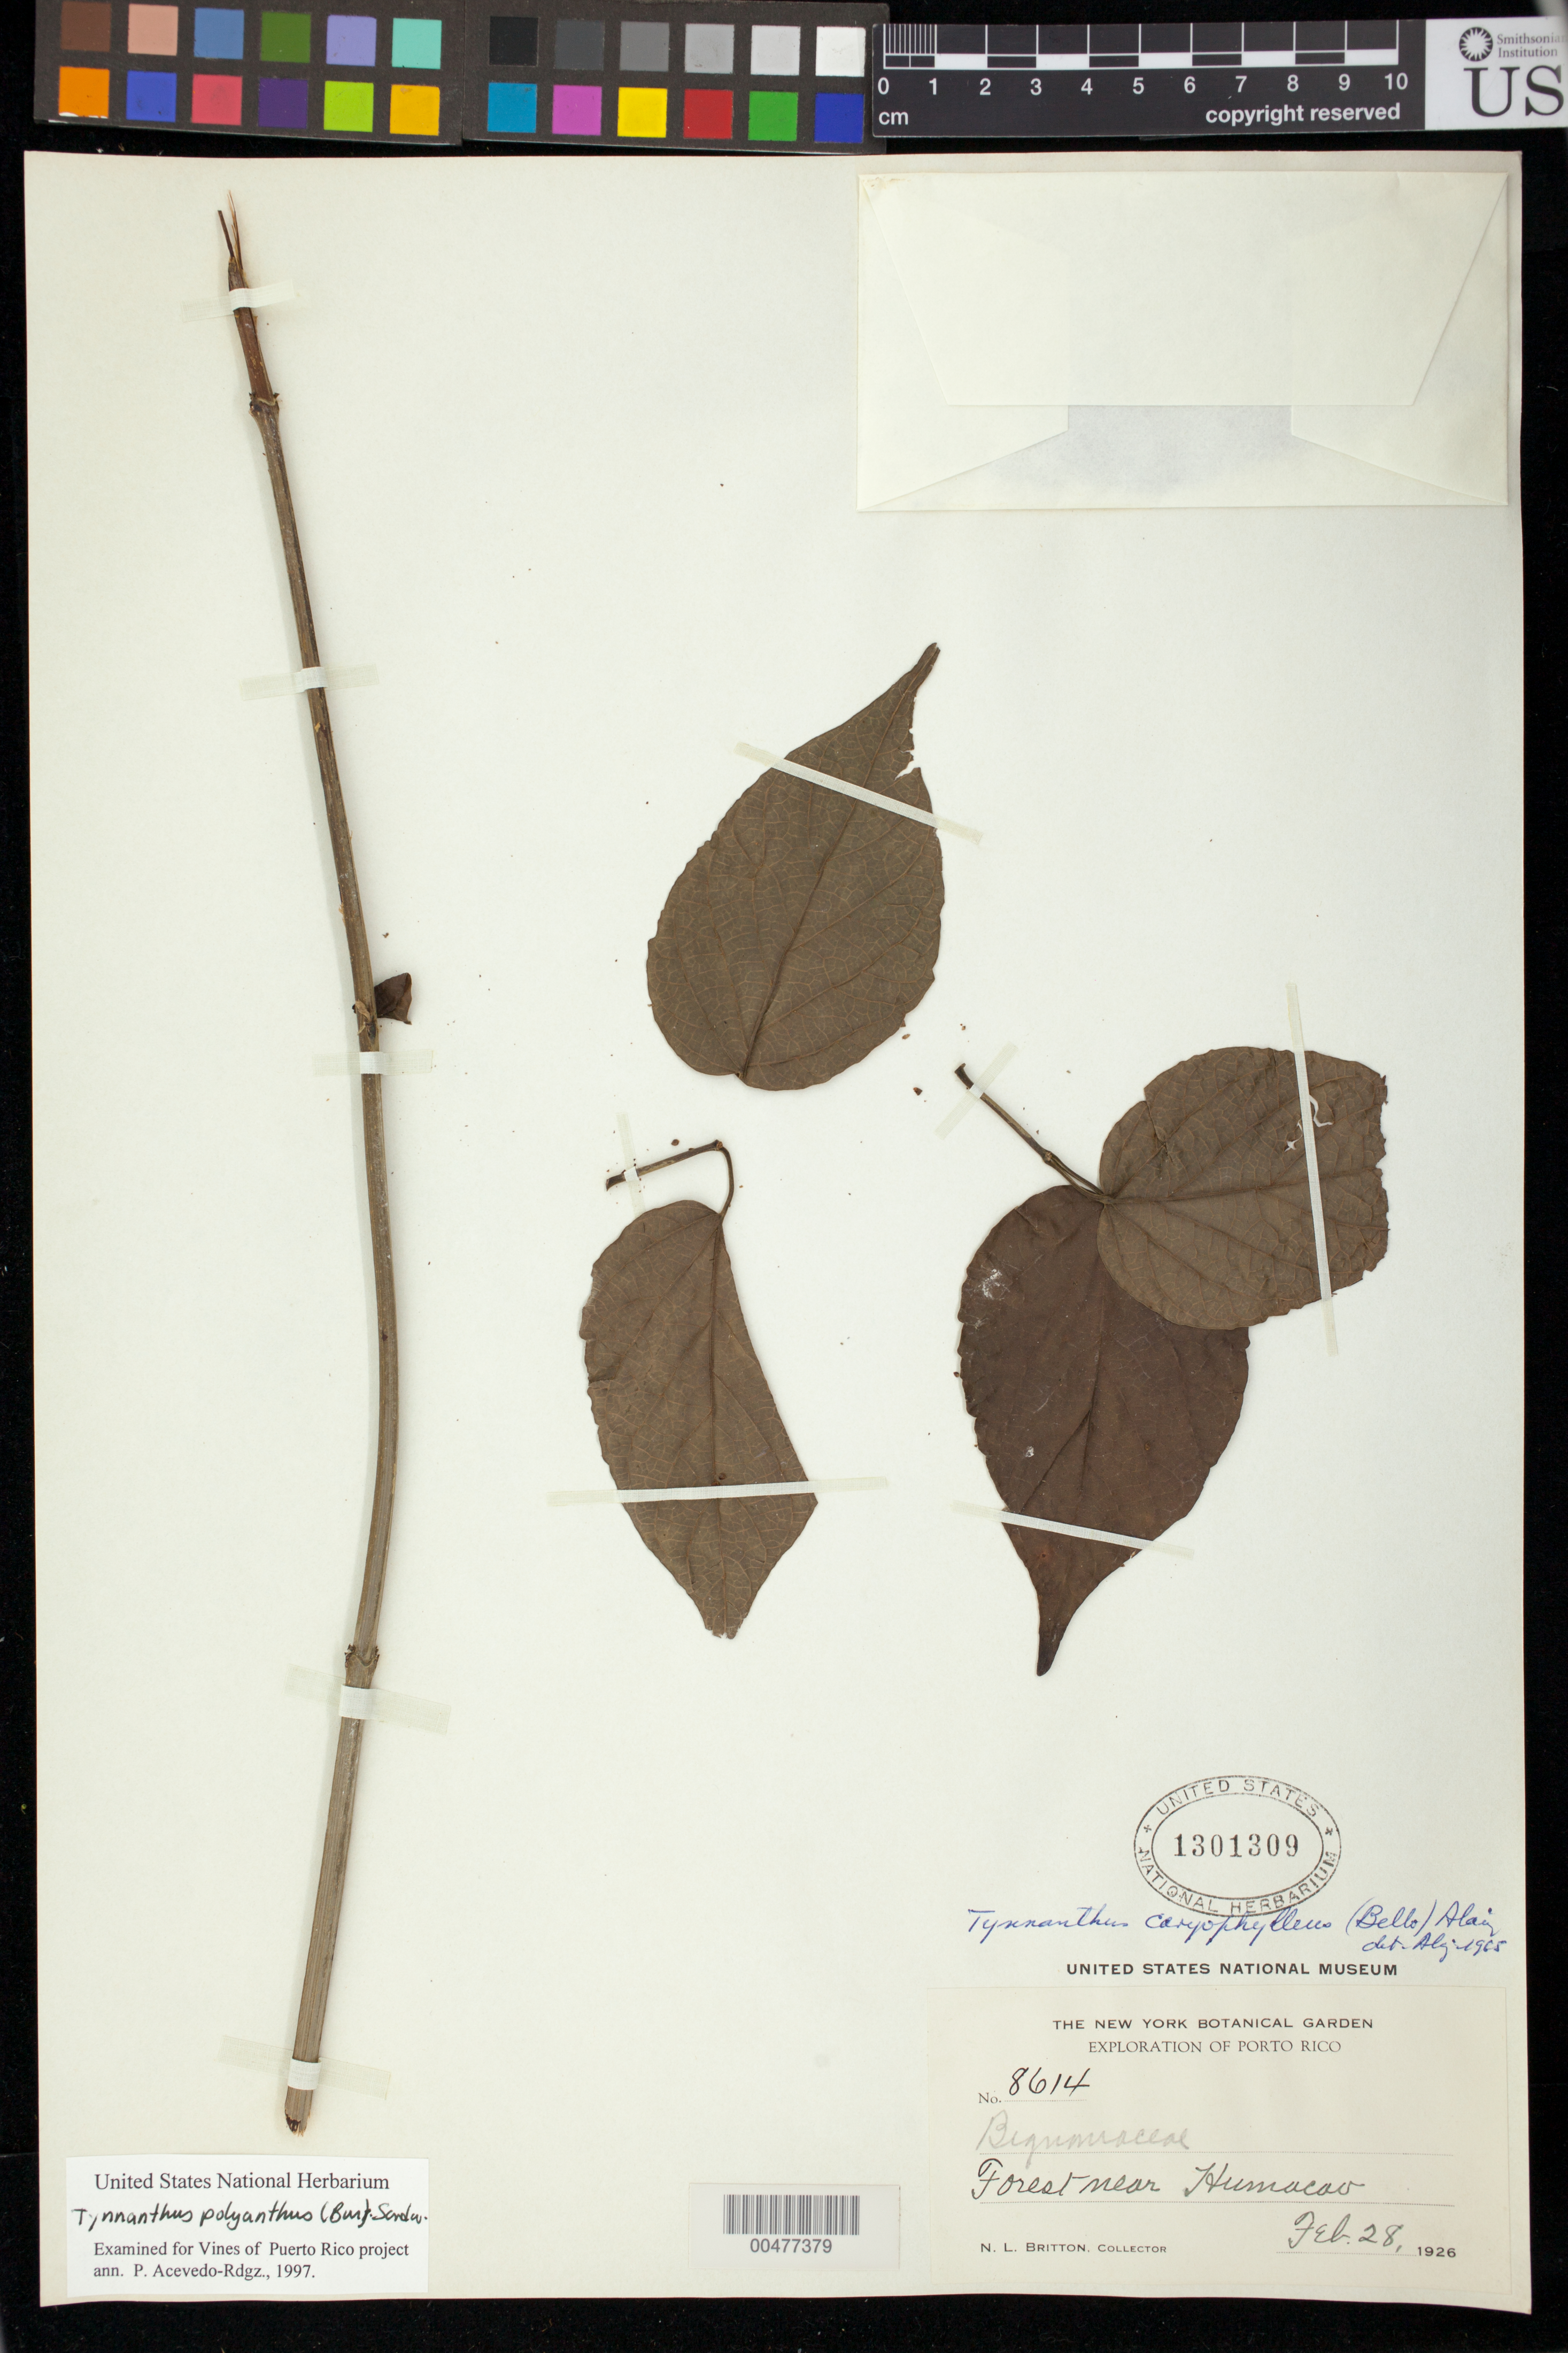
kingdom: Plantae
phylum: Tracheophyta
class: Magnoliopsida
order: Lamiales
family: Bignoniaceae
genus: Bignonia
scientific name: Bignonia caryophyllea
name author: Bello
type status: Isoneotype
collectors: N. Britton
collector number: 8614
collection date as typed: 28 Feb 1926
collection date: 1926-02-28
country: Puerto Rico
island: Greater Antilles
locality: Forest near Humacao.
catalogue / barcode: US 1301309